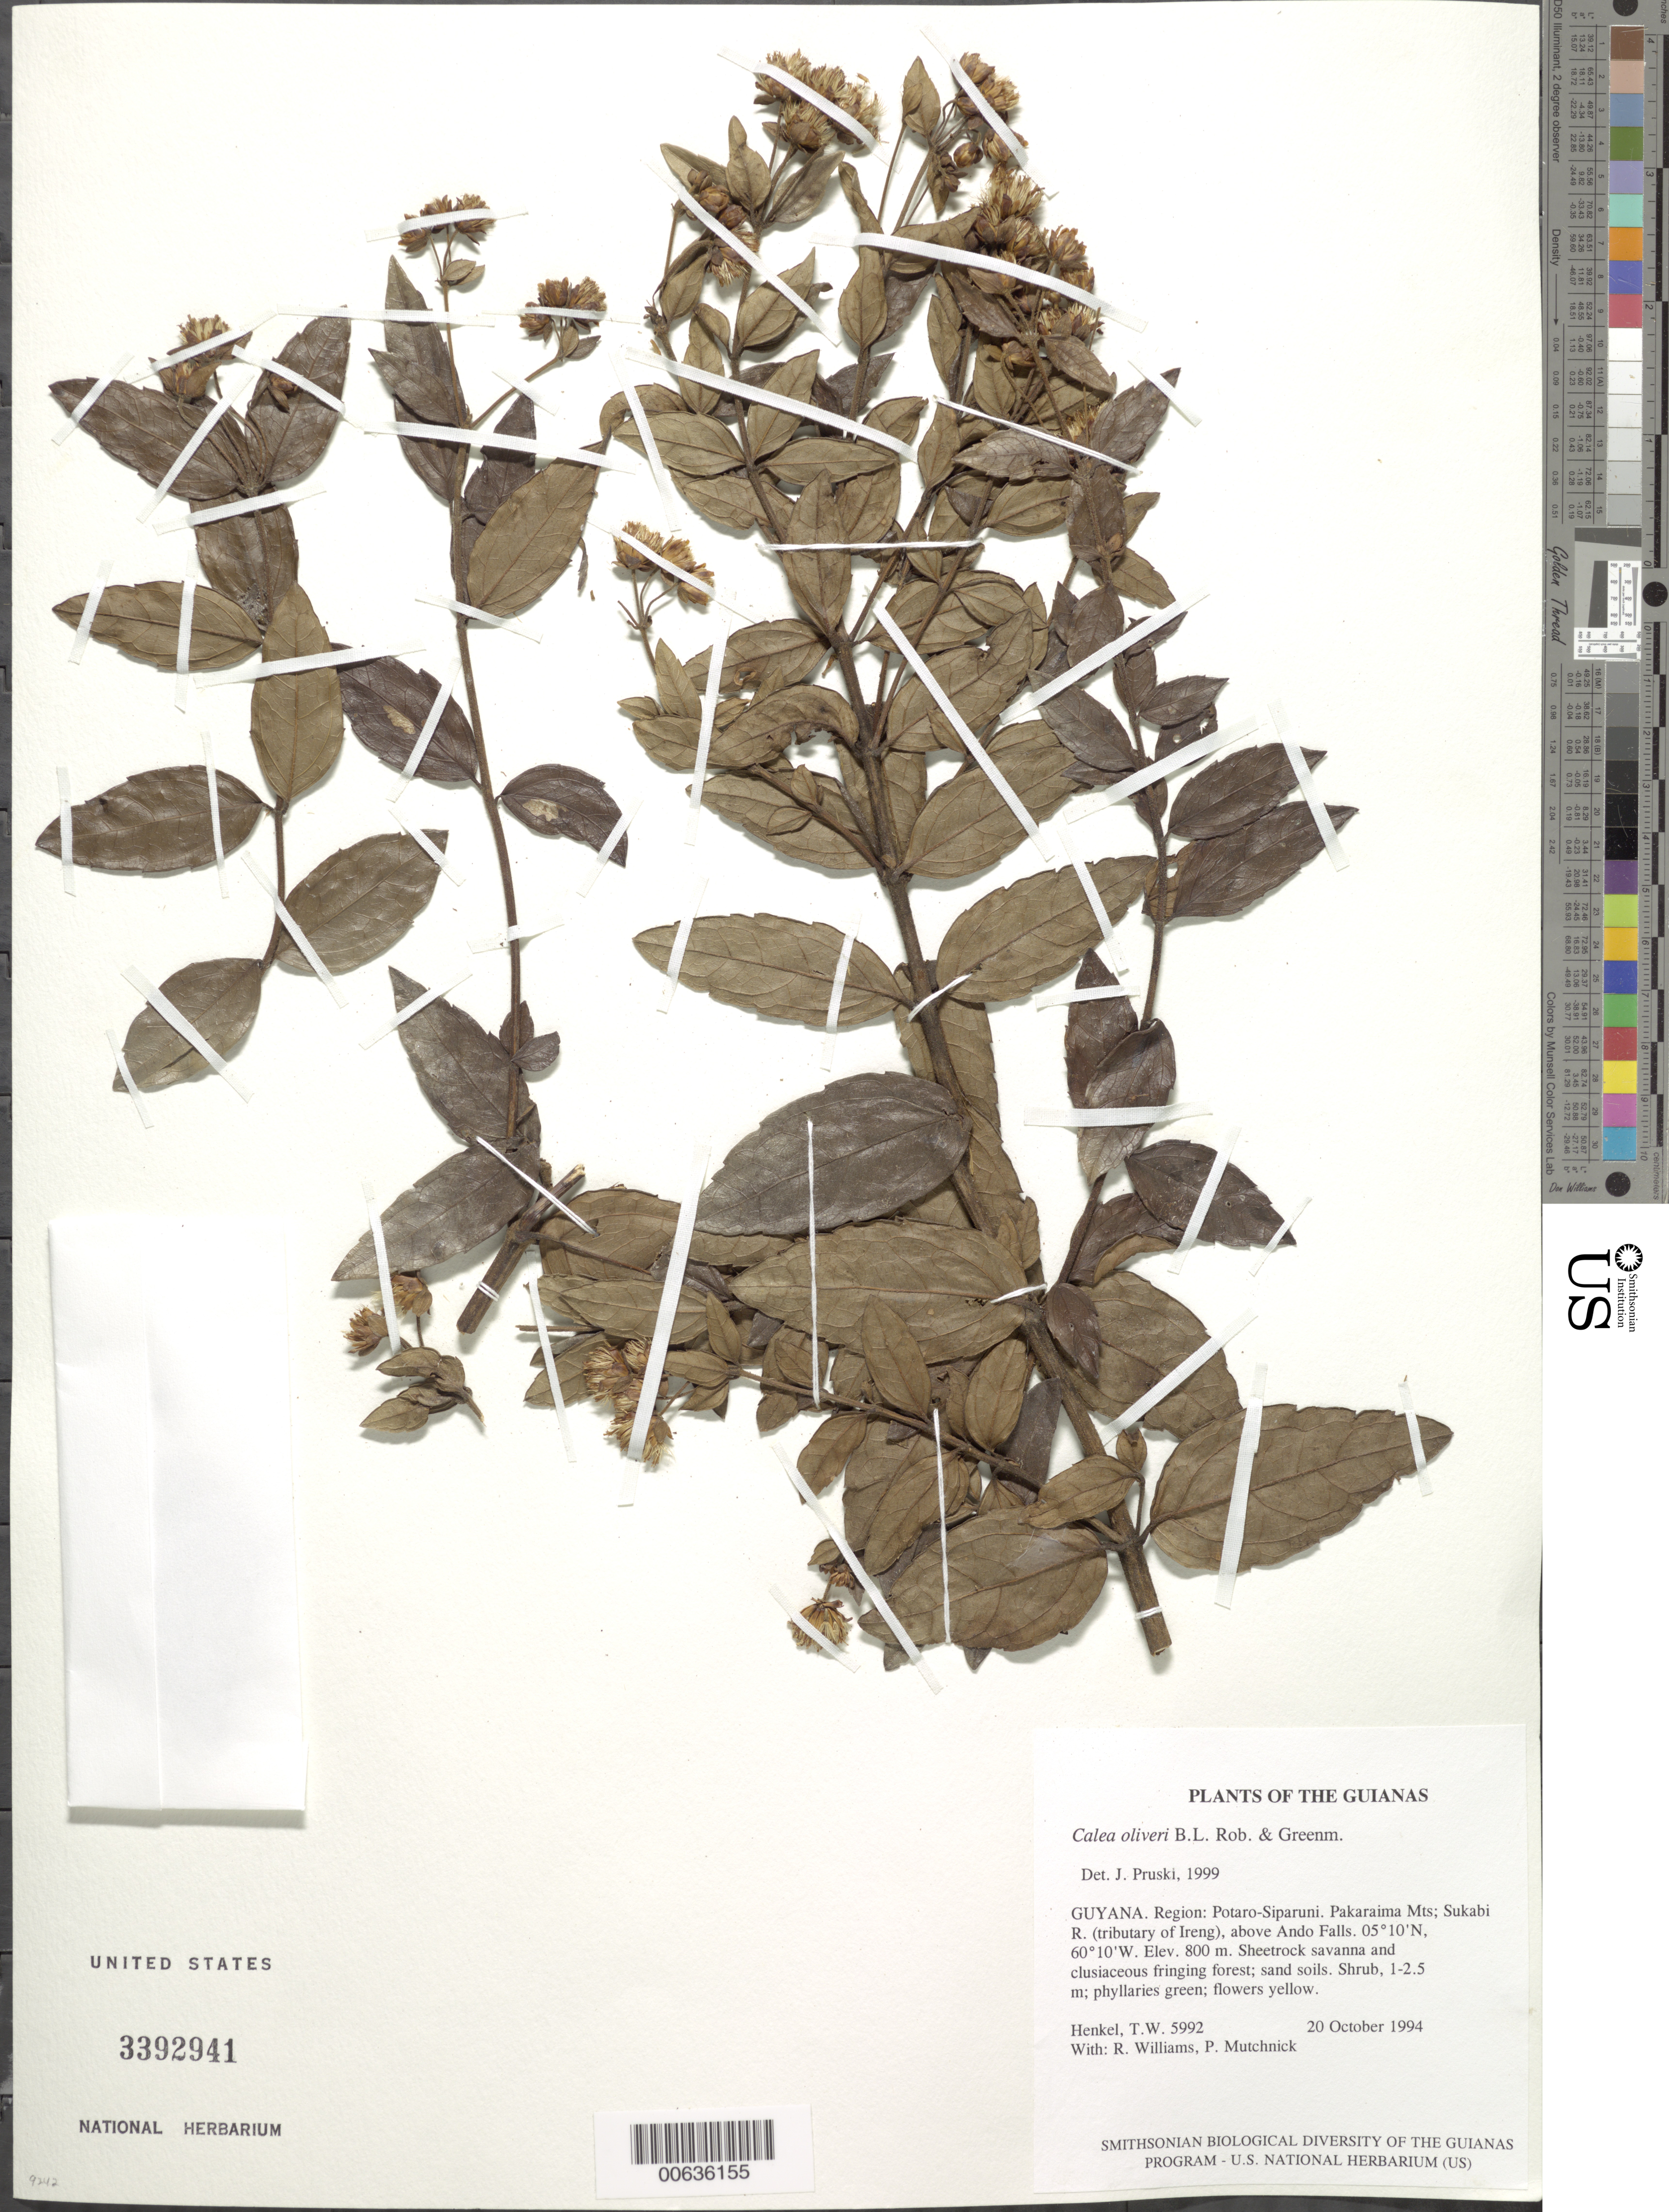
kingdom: Plantae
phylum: Tracheophyta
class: Magnoliopsida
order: Asterales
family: Asteraceae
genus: Calea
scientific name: Calea oliveri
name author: B.L. Rob. & Greenm.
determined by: Pruski, J. F.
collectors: T. Henkel, R. Williams & P. Mutchnick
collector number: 5992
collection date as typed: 20 October 1994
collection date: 1994-10-20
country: Guyana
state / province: Potaro-Siparuni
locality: Pakaraima Mts; Sukabi R. (tributary of Ireng), above Ando Falls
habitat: Sheetrock savanna and clusiaceous fringing forest; sand soils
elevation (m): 800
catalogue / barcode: US 3392941